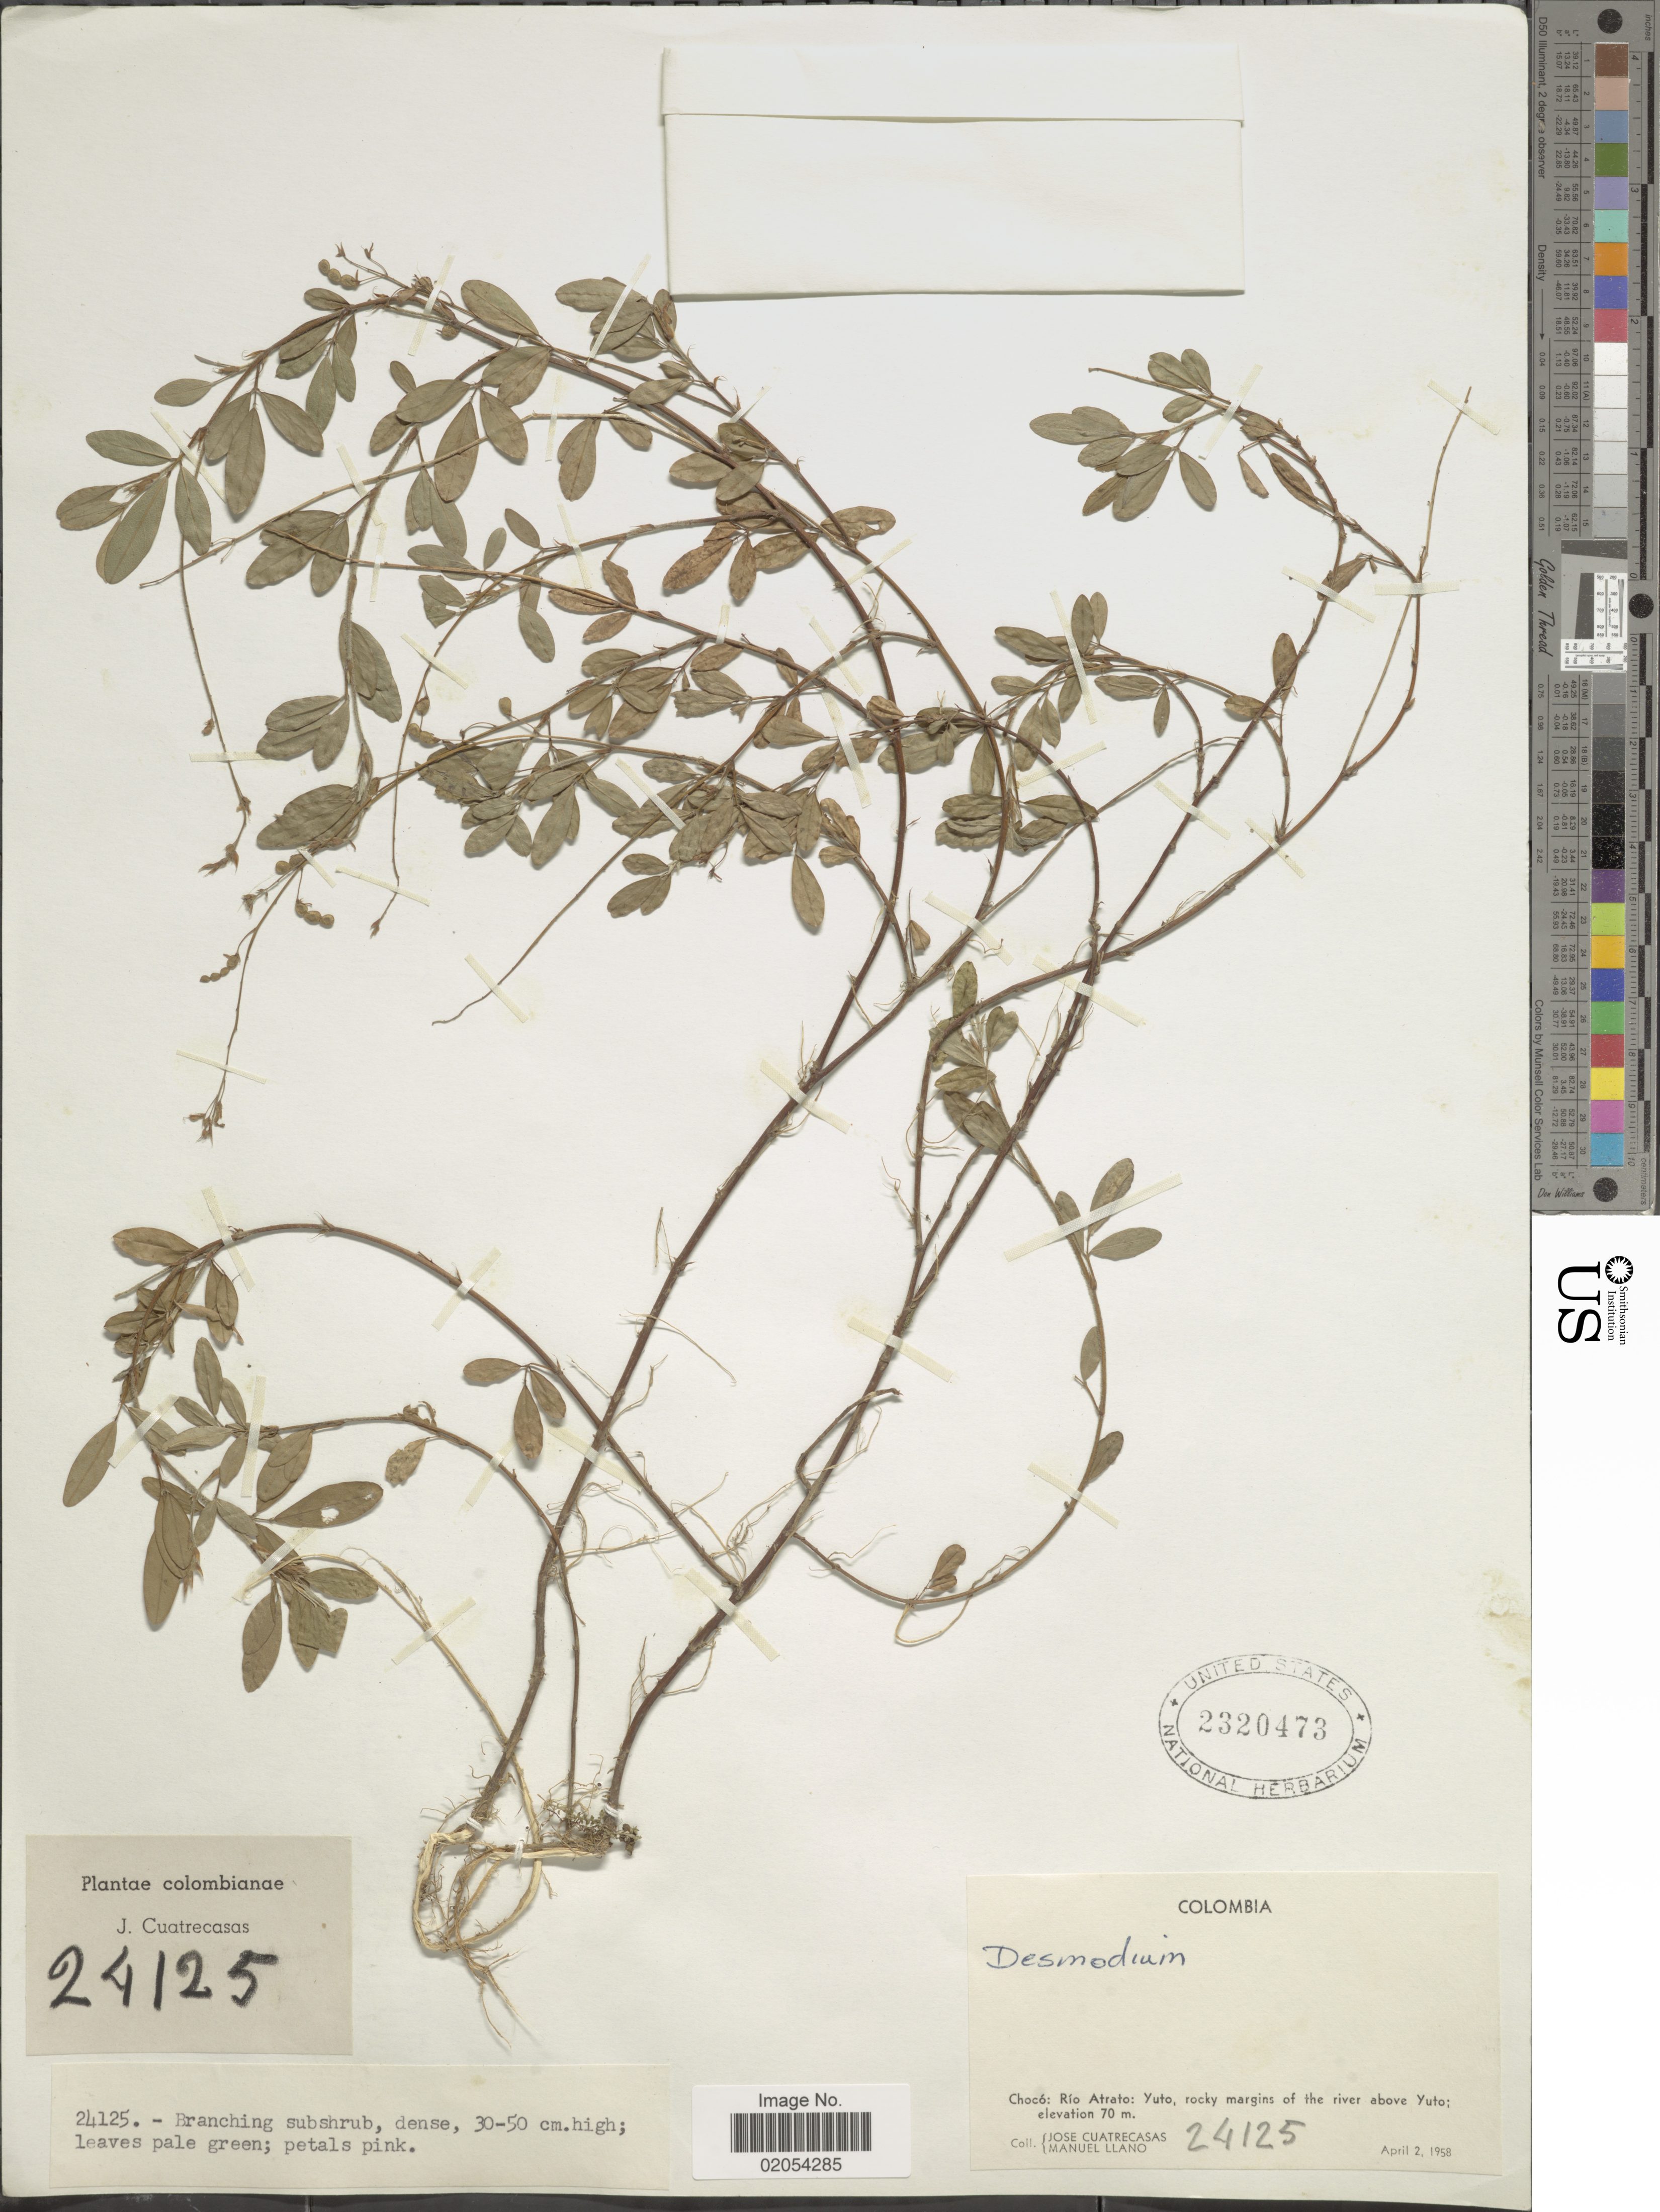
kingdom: Plantae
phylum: Tracheophyta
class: Magnoliopsida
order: Fabales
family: Fabaceae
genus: Desmodium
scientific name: Desmodium sp.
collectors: J. Cuatrecasas & M. Llano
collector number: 24125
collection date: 1958-04-02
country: Colombia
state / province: Chocó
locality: Choco: Rio Atrato: Yuto, rocky margins of the river above Yuto.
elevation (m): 70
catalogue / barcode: US 2320473